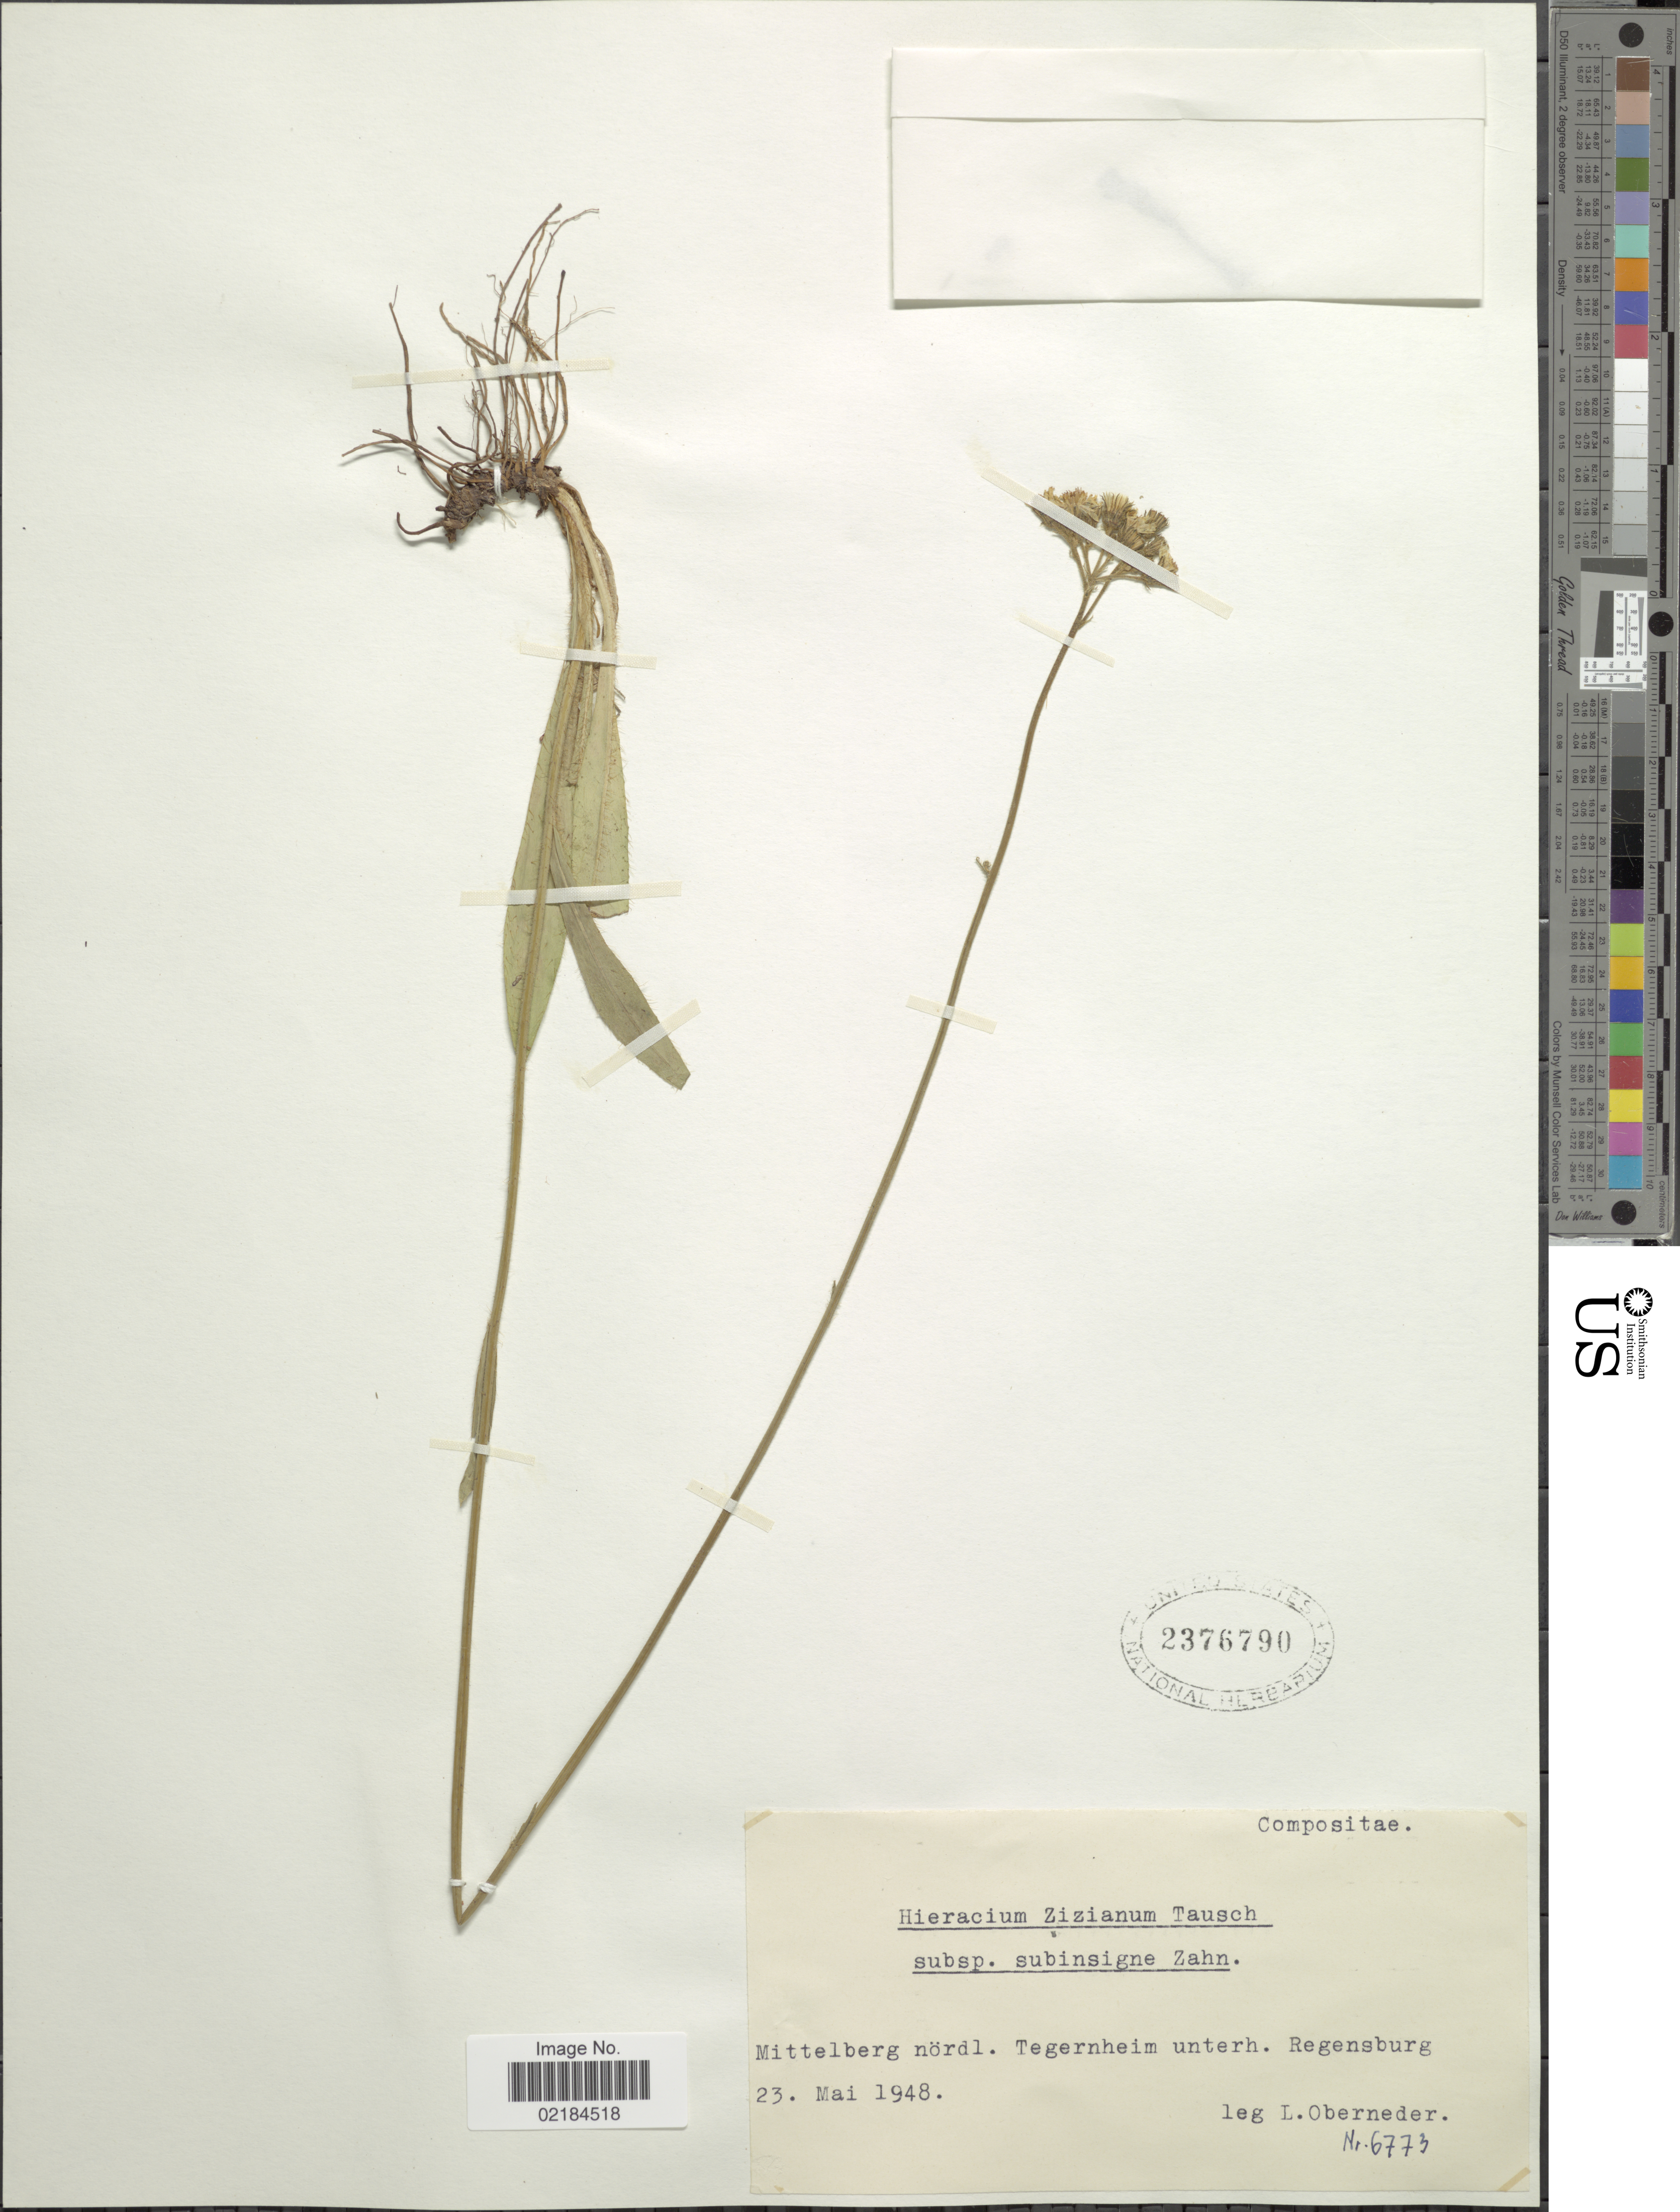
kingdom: Plantae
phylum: Tracheophyta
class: Magnoliopsida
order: Asterales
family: Asteraceae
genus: Pilosella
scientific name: Pilosella ziziana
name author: (Tausch) F.W. Schultz & Sch. Bip.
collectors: L. Oberneder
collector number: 6773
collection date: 1948-05-23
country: Norway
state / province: Nordland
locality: Mittelberg nordl., Tegernheim unterh. Regensburg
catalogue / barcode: US 2376790